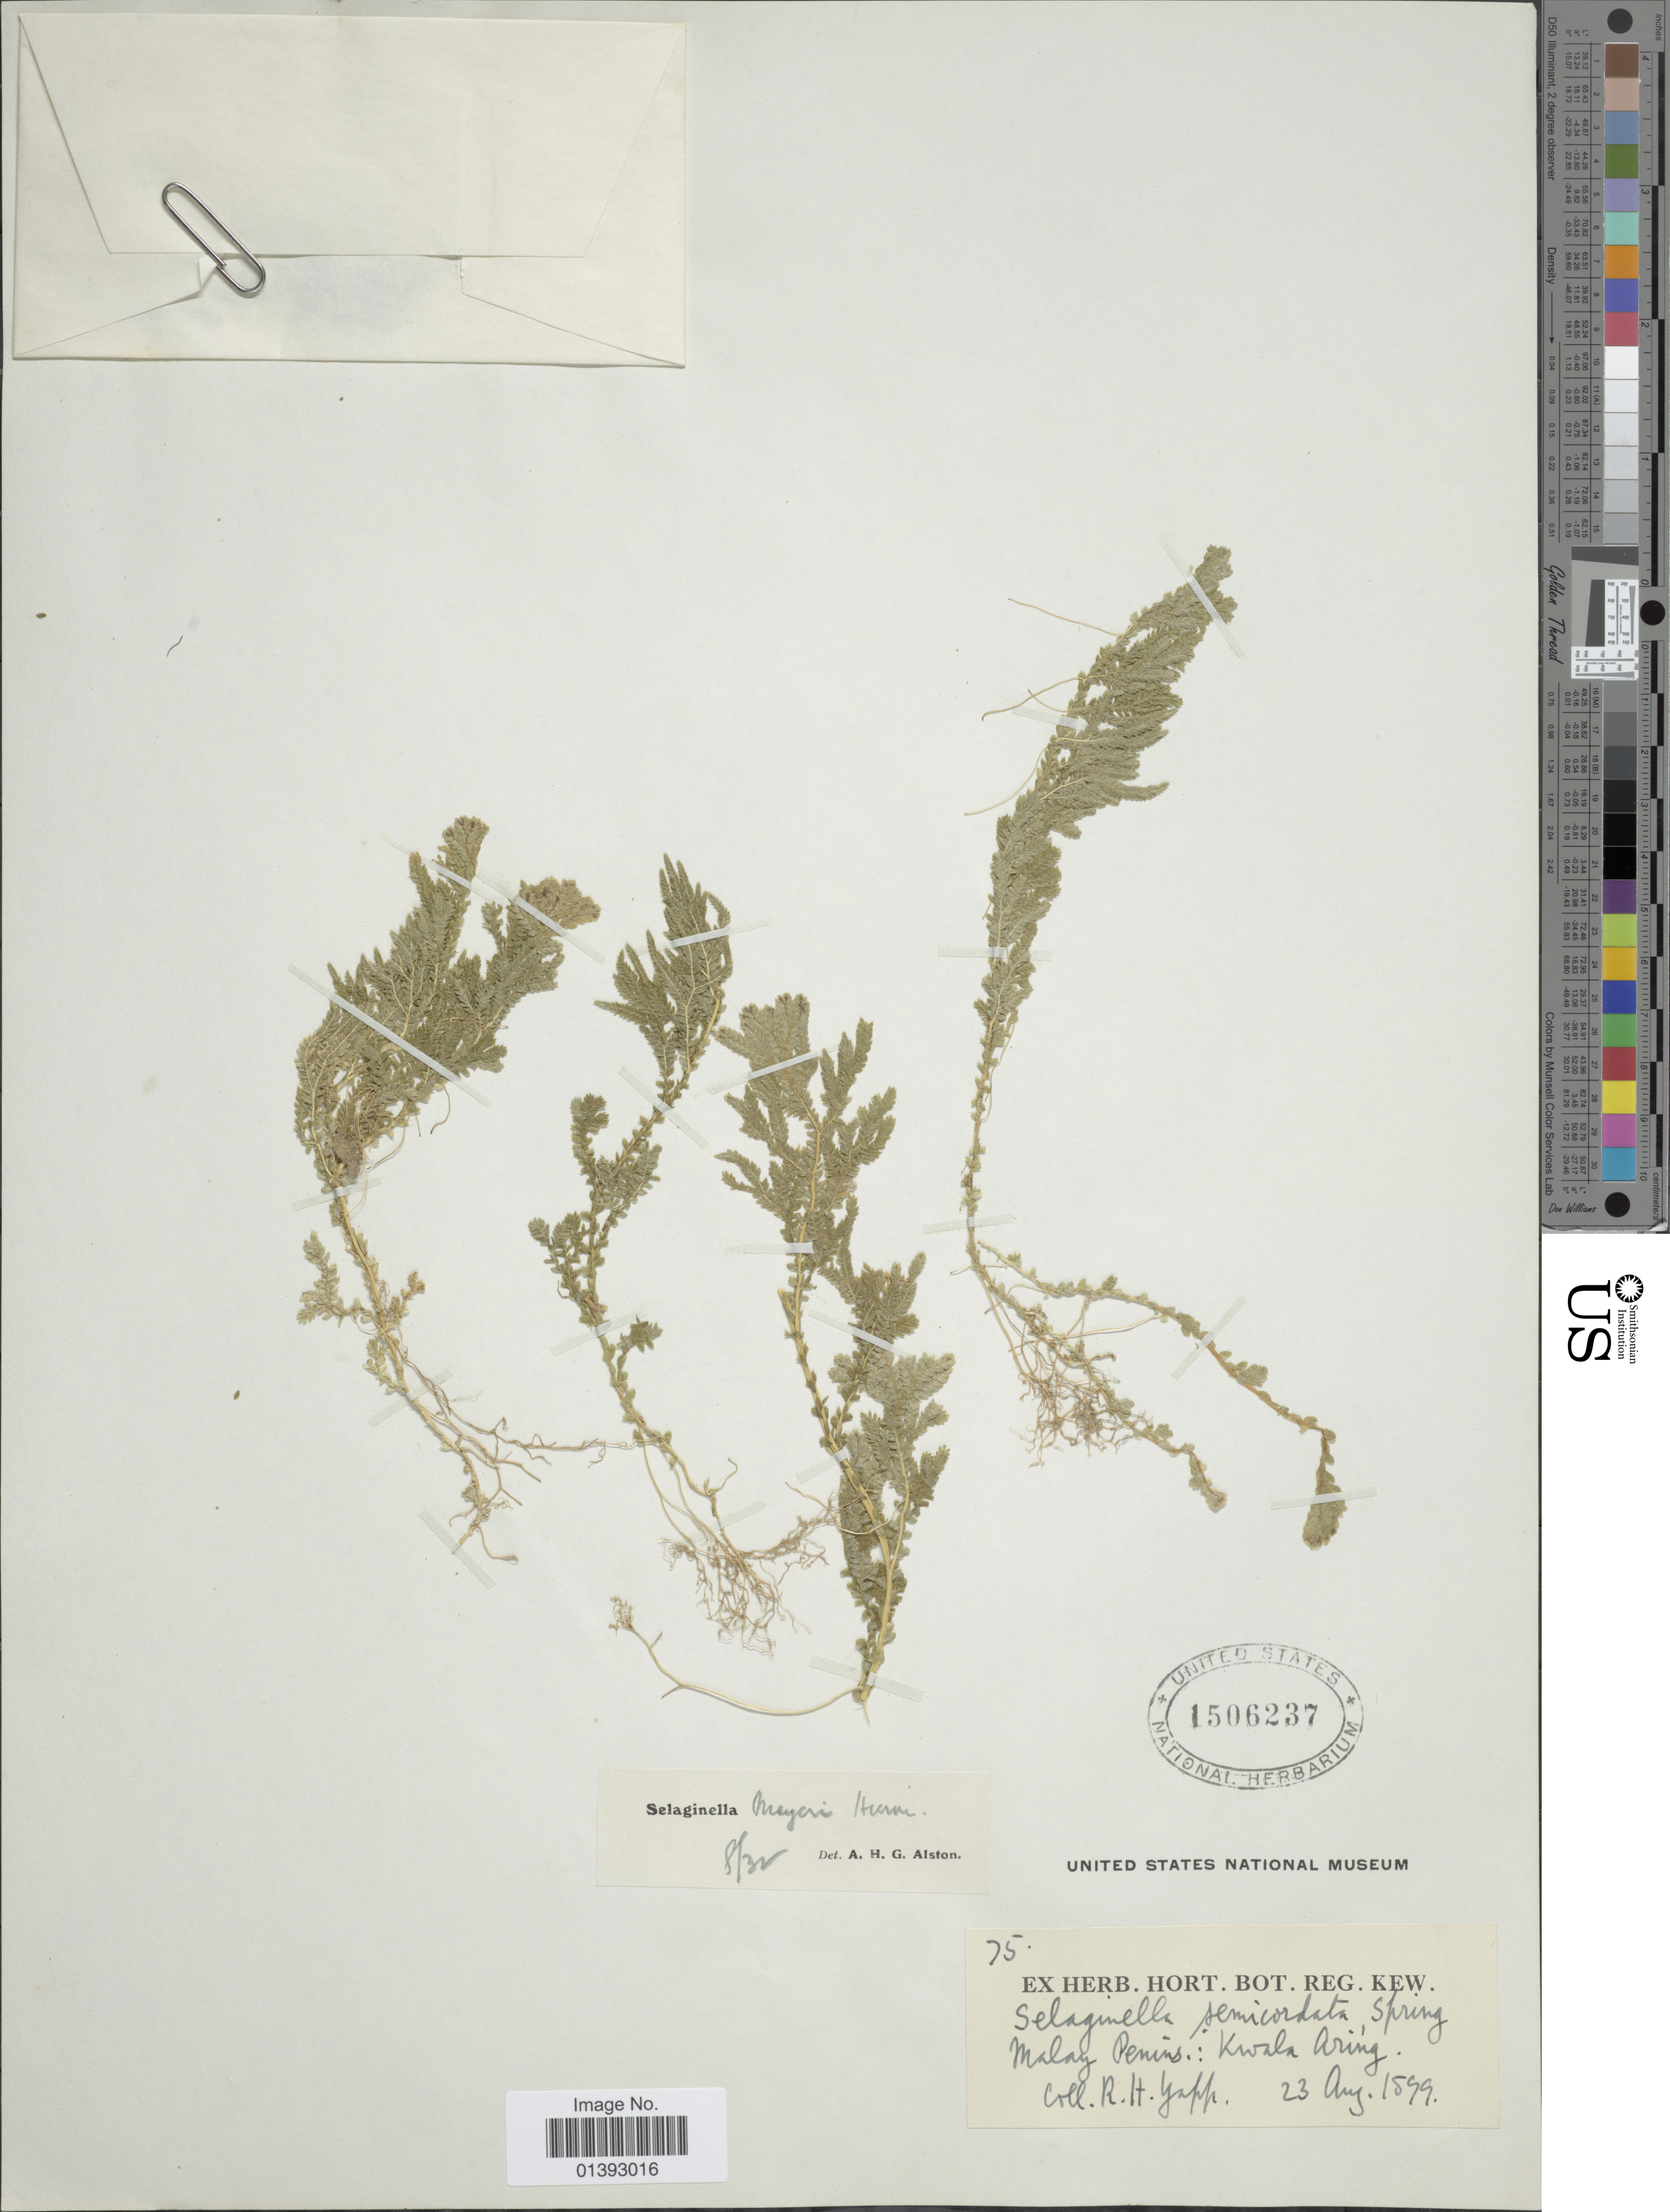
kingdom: Plantae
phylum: Tracheophyta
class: Lycopodiopsida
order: Selaginellales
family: Selaginellaceae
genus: Selaginella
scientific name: Selaginella mayeri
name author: Hieron.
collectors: R. Yapp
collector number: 75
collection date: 1899-08-23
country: Malaysia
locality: Malay Penins.: Kwala Aring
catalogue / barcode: US 1506237